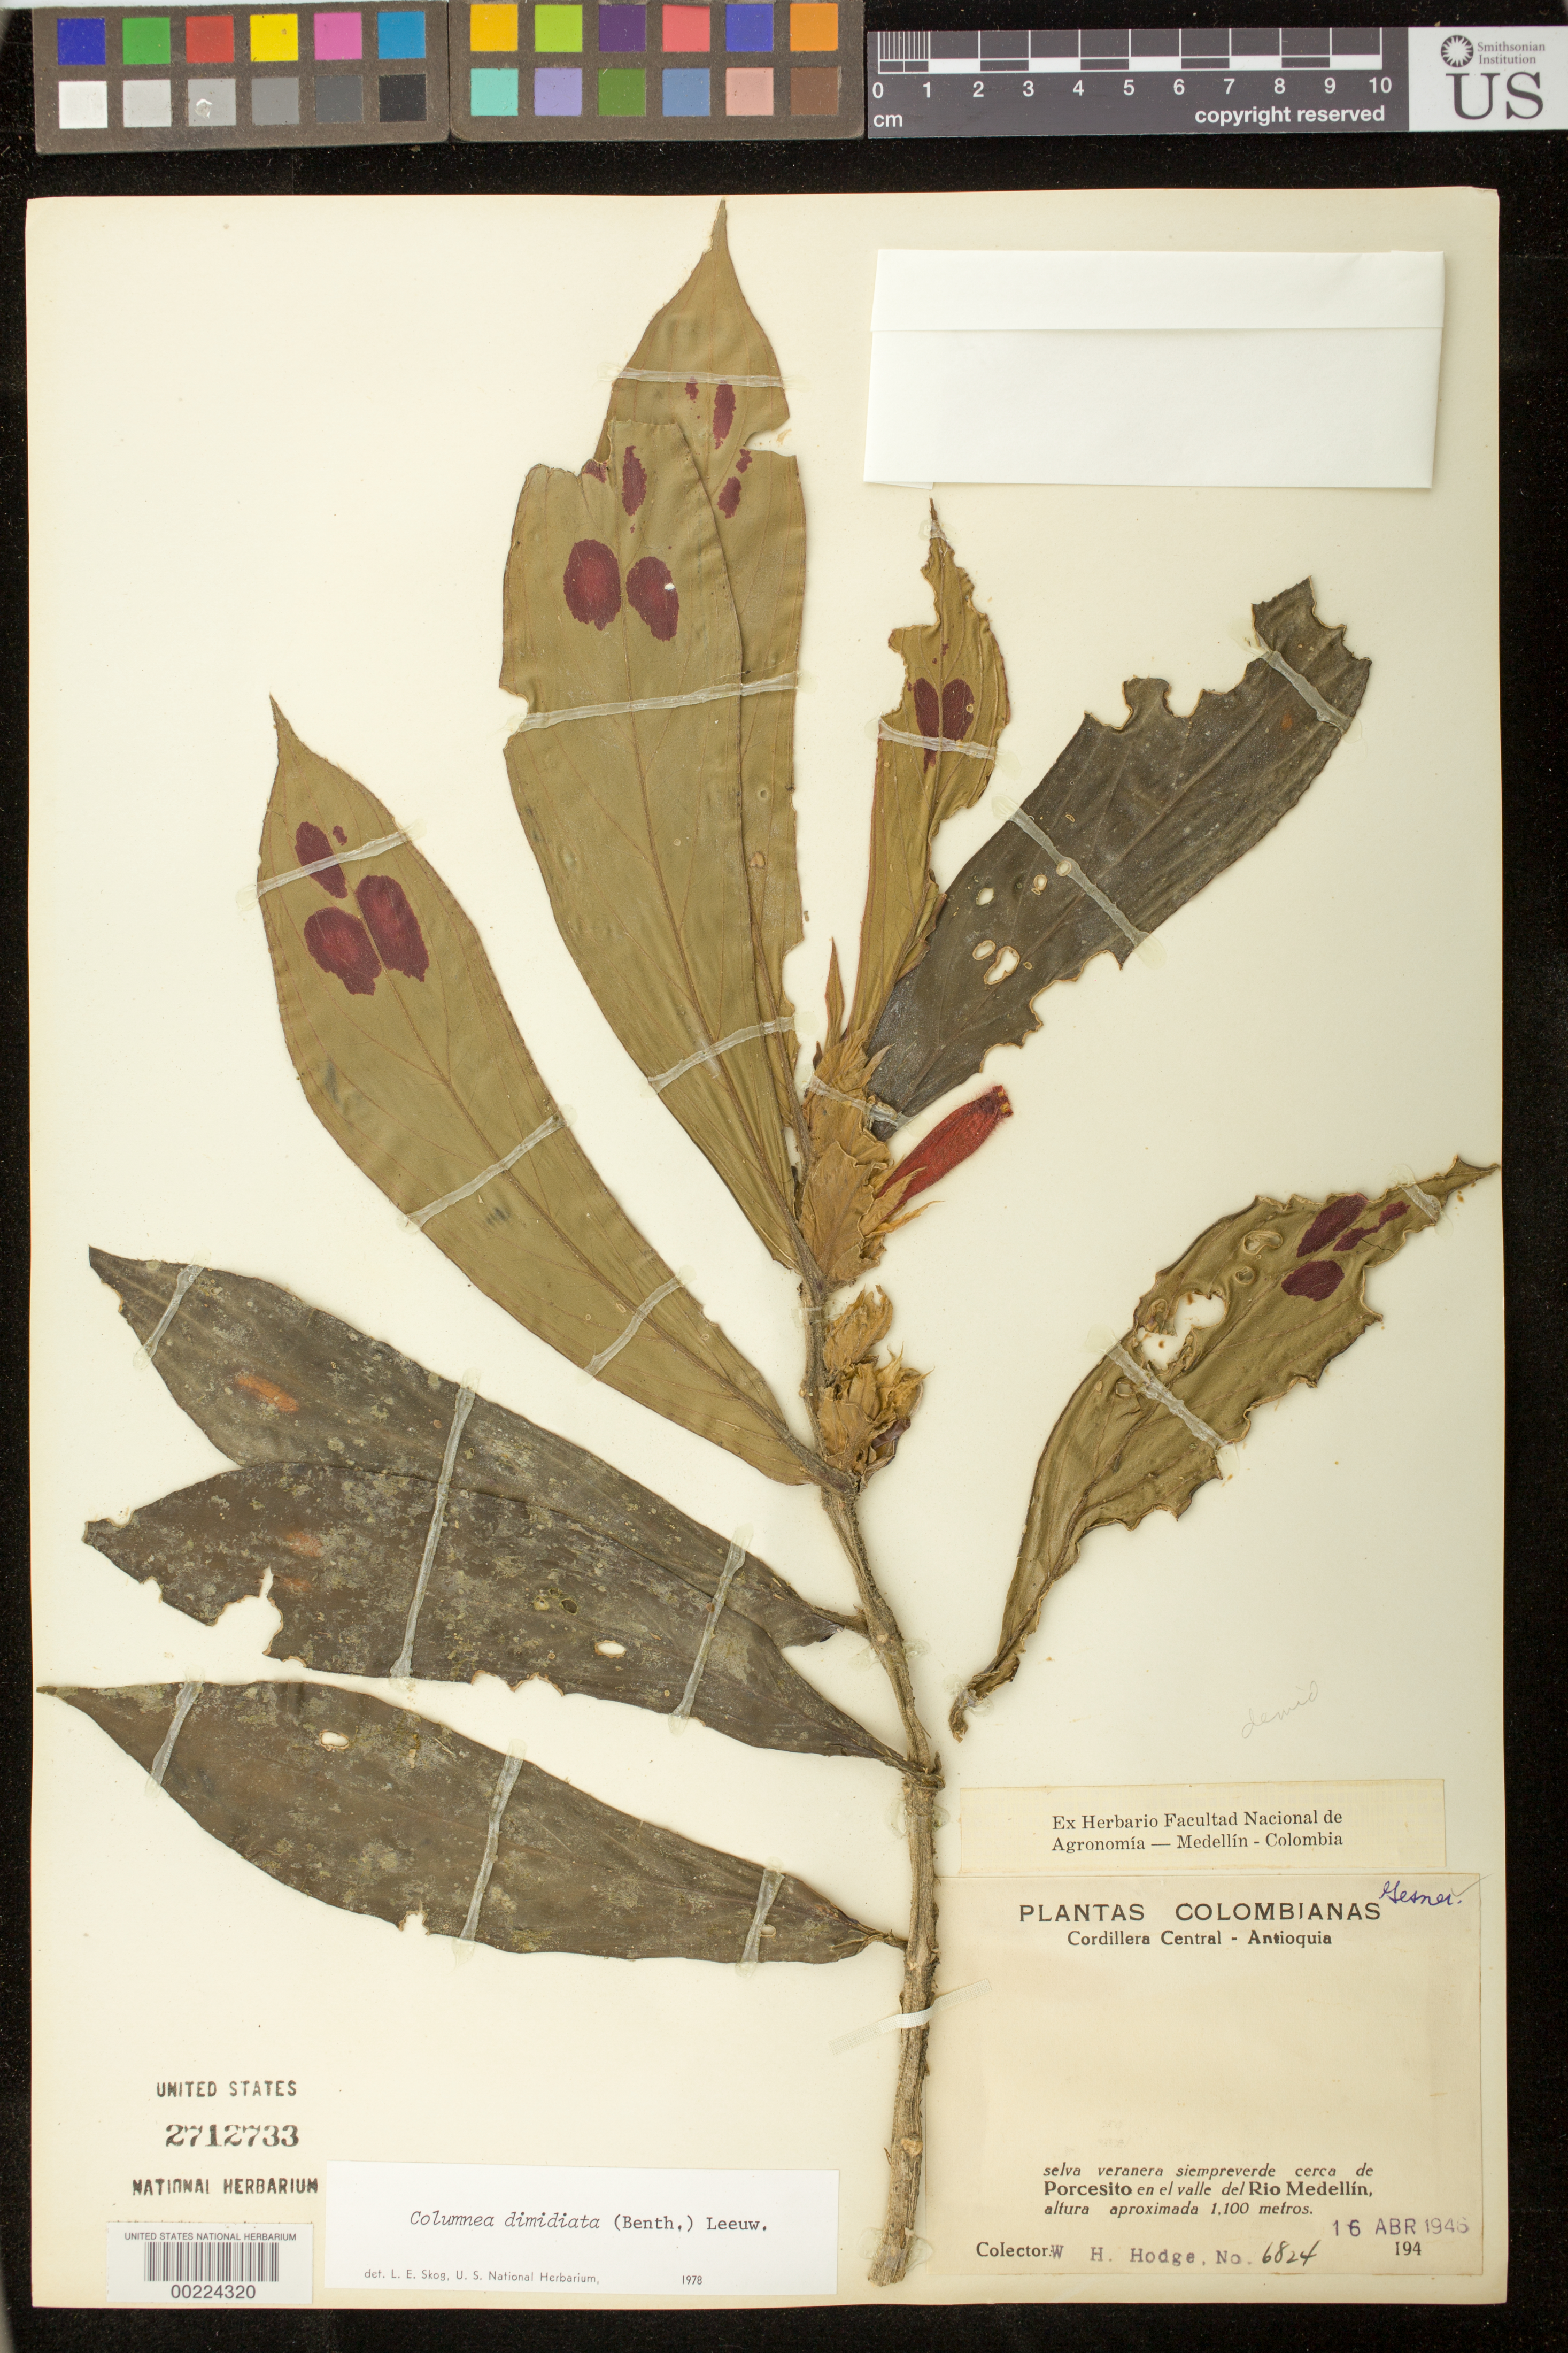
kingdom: Plantae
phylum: Tracheophyta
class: Magnoliopsida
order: Lamiales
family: Gesneriaceae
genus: Columnea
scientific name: Columnea dimidiata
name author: (Benth.) Kuntze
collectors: W. Hodge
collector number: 6824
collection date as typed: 16 Apr 1946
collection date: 1946-04-16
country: Colombia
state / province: Antioquia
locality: Cordillera Central, near Porcesito in the valley of Rio Medellin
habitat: Evergreen forest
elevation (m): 1100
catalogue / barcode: US 2712733